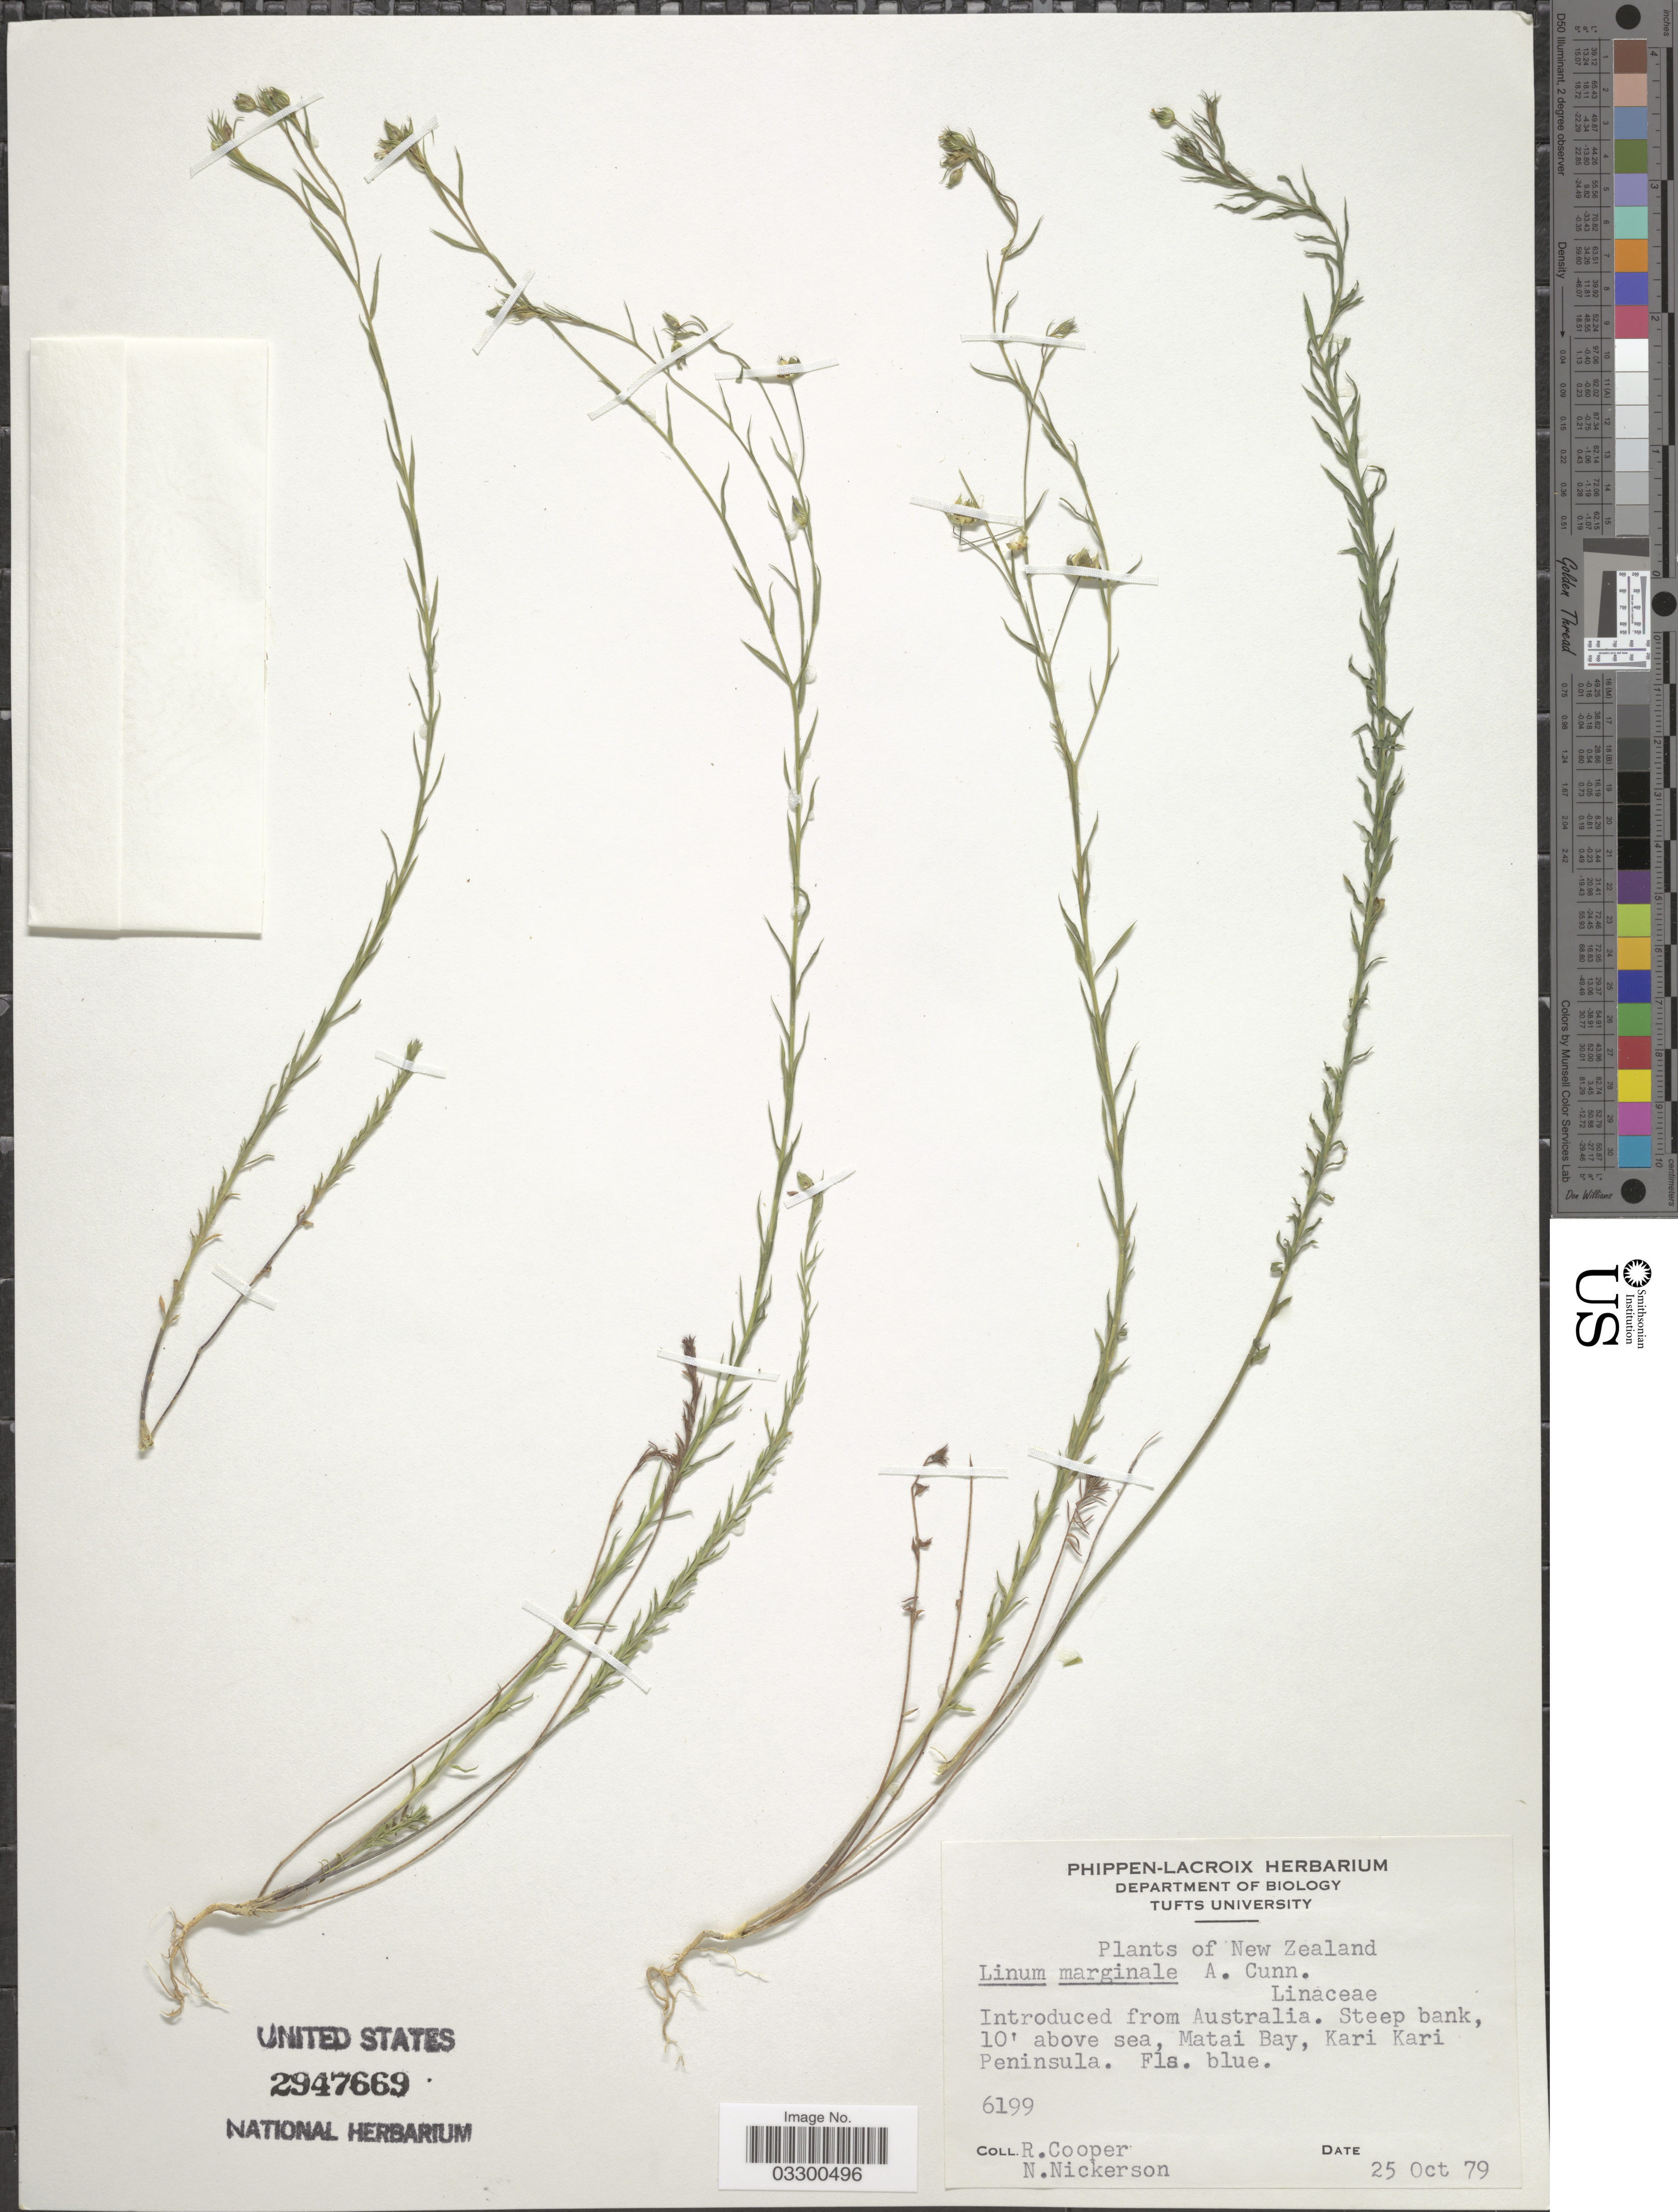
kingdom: Plantae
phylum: Tracheophyta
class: Magnoliopsida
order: Malpighiales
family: Linaceae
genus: Linum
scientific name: Linum marginale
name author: A. Cunn.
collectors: R. Cooper & N. Nickerson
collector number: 6199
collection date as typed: Transcribed d/m/y: 25/10/79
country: New Zealand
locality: Matai Bay, Kari Kari Peninsula.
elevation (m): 3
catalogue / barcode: US 2947669